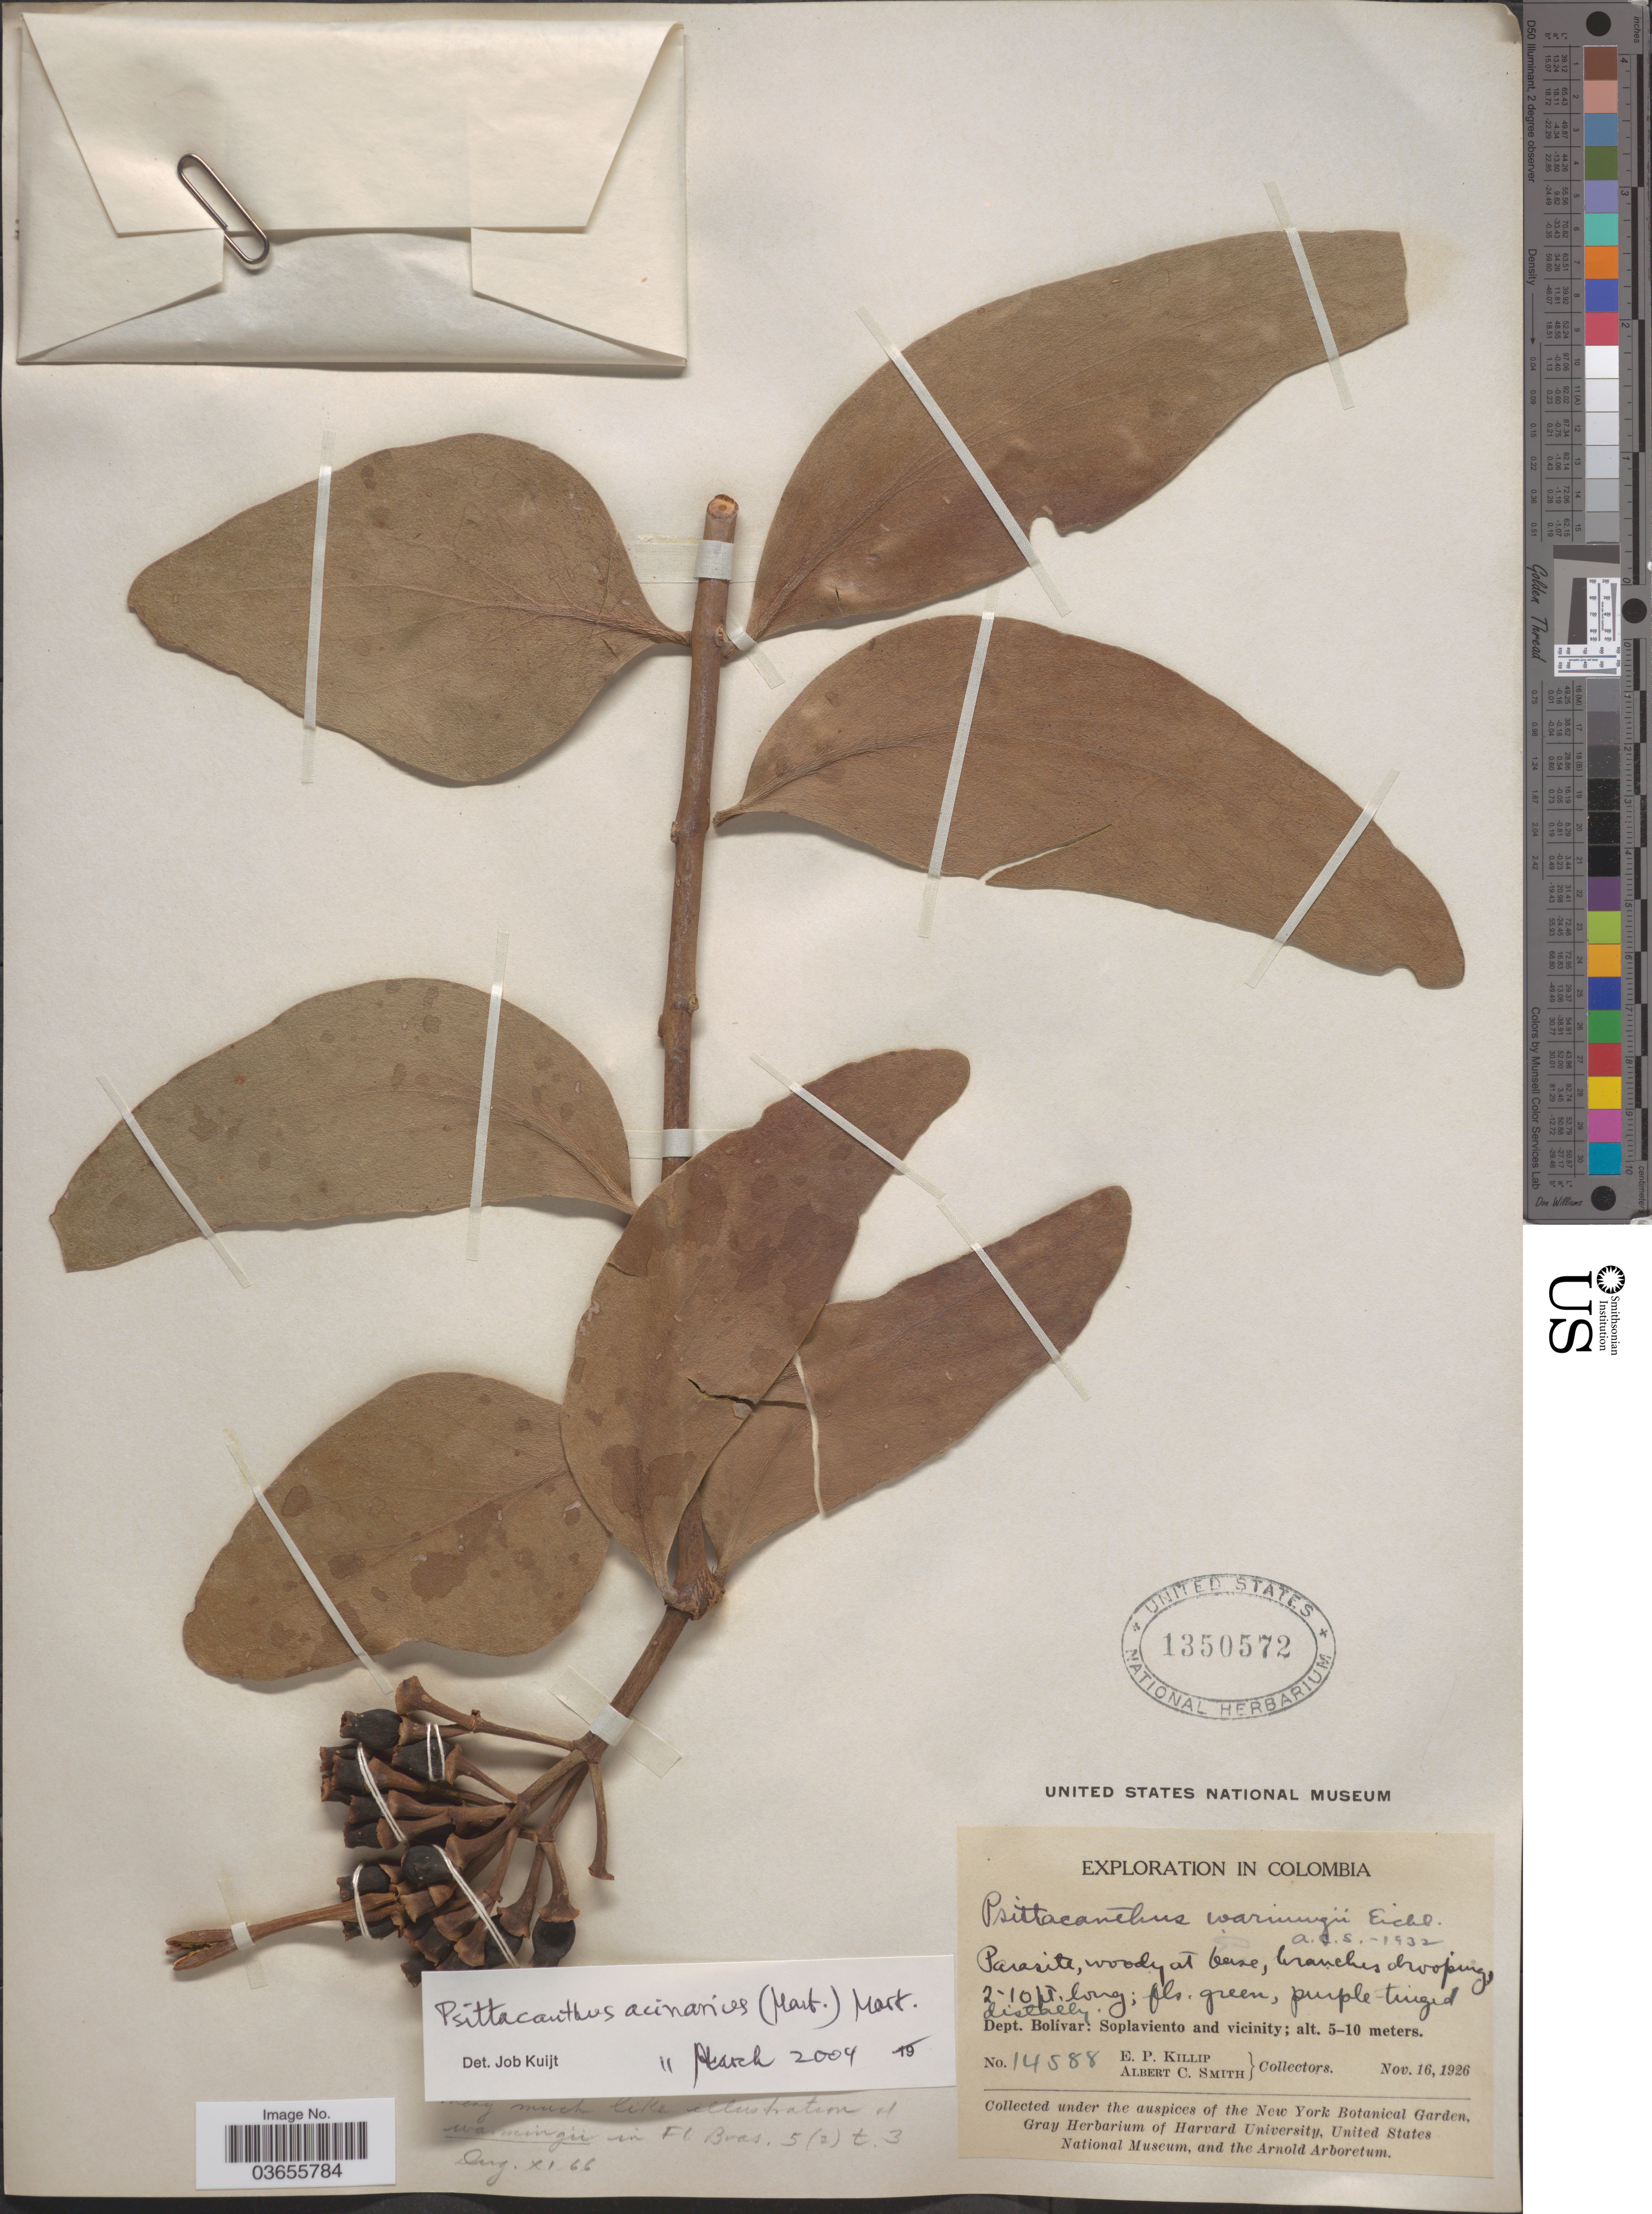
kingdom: Plantae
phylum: Tracheophyta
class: Magnoliopsida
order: Santalales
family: Loranthaceae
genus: Psittacanthus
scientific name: Psittacanthus acinarius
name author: (Mart.) Mart.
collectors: E. P. Killip & A. C. Smith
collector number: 14588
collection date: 1926-11-16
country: Colombia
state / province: Bolívar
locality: Dept. Bolívar: Soplaviento and vicinity.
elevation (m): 5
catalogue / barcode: US 1350572